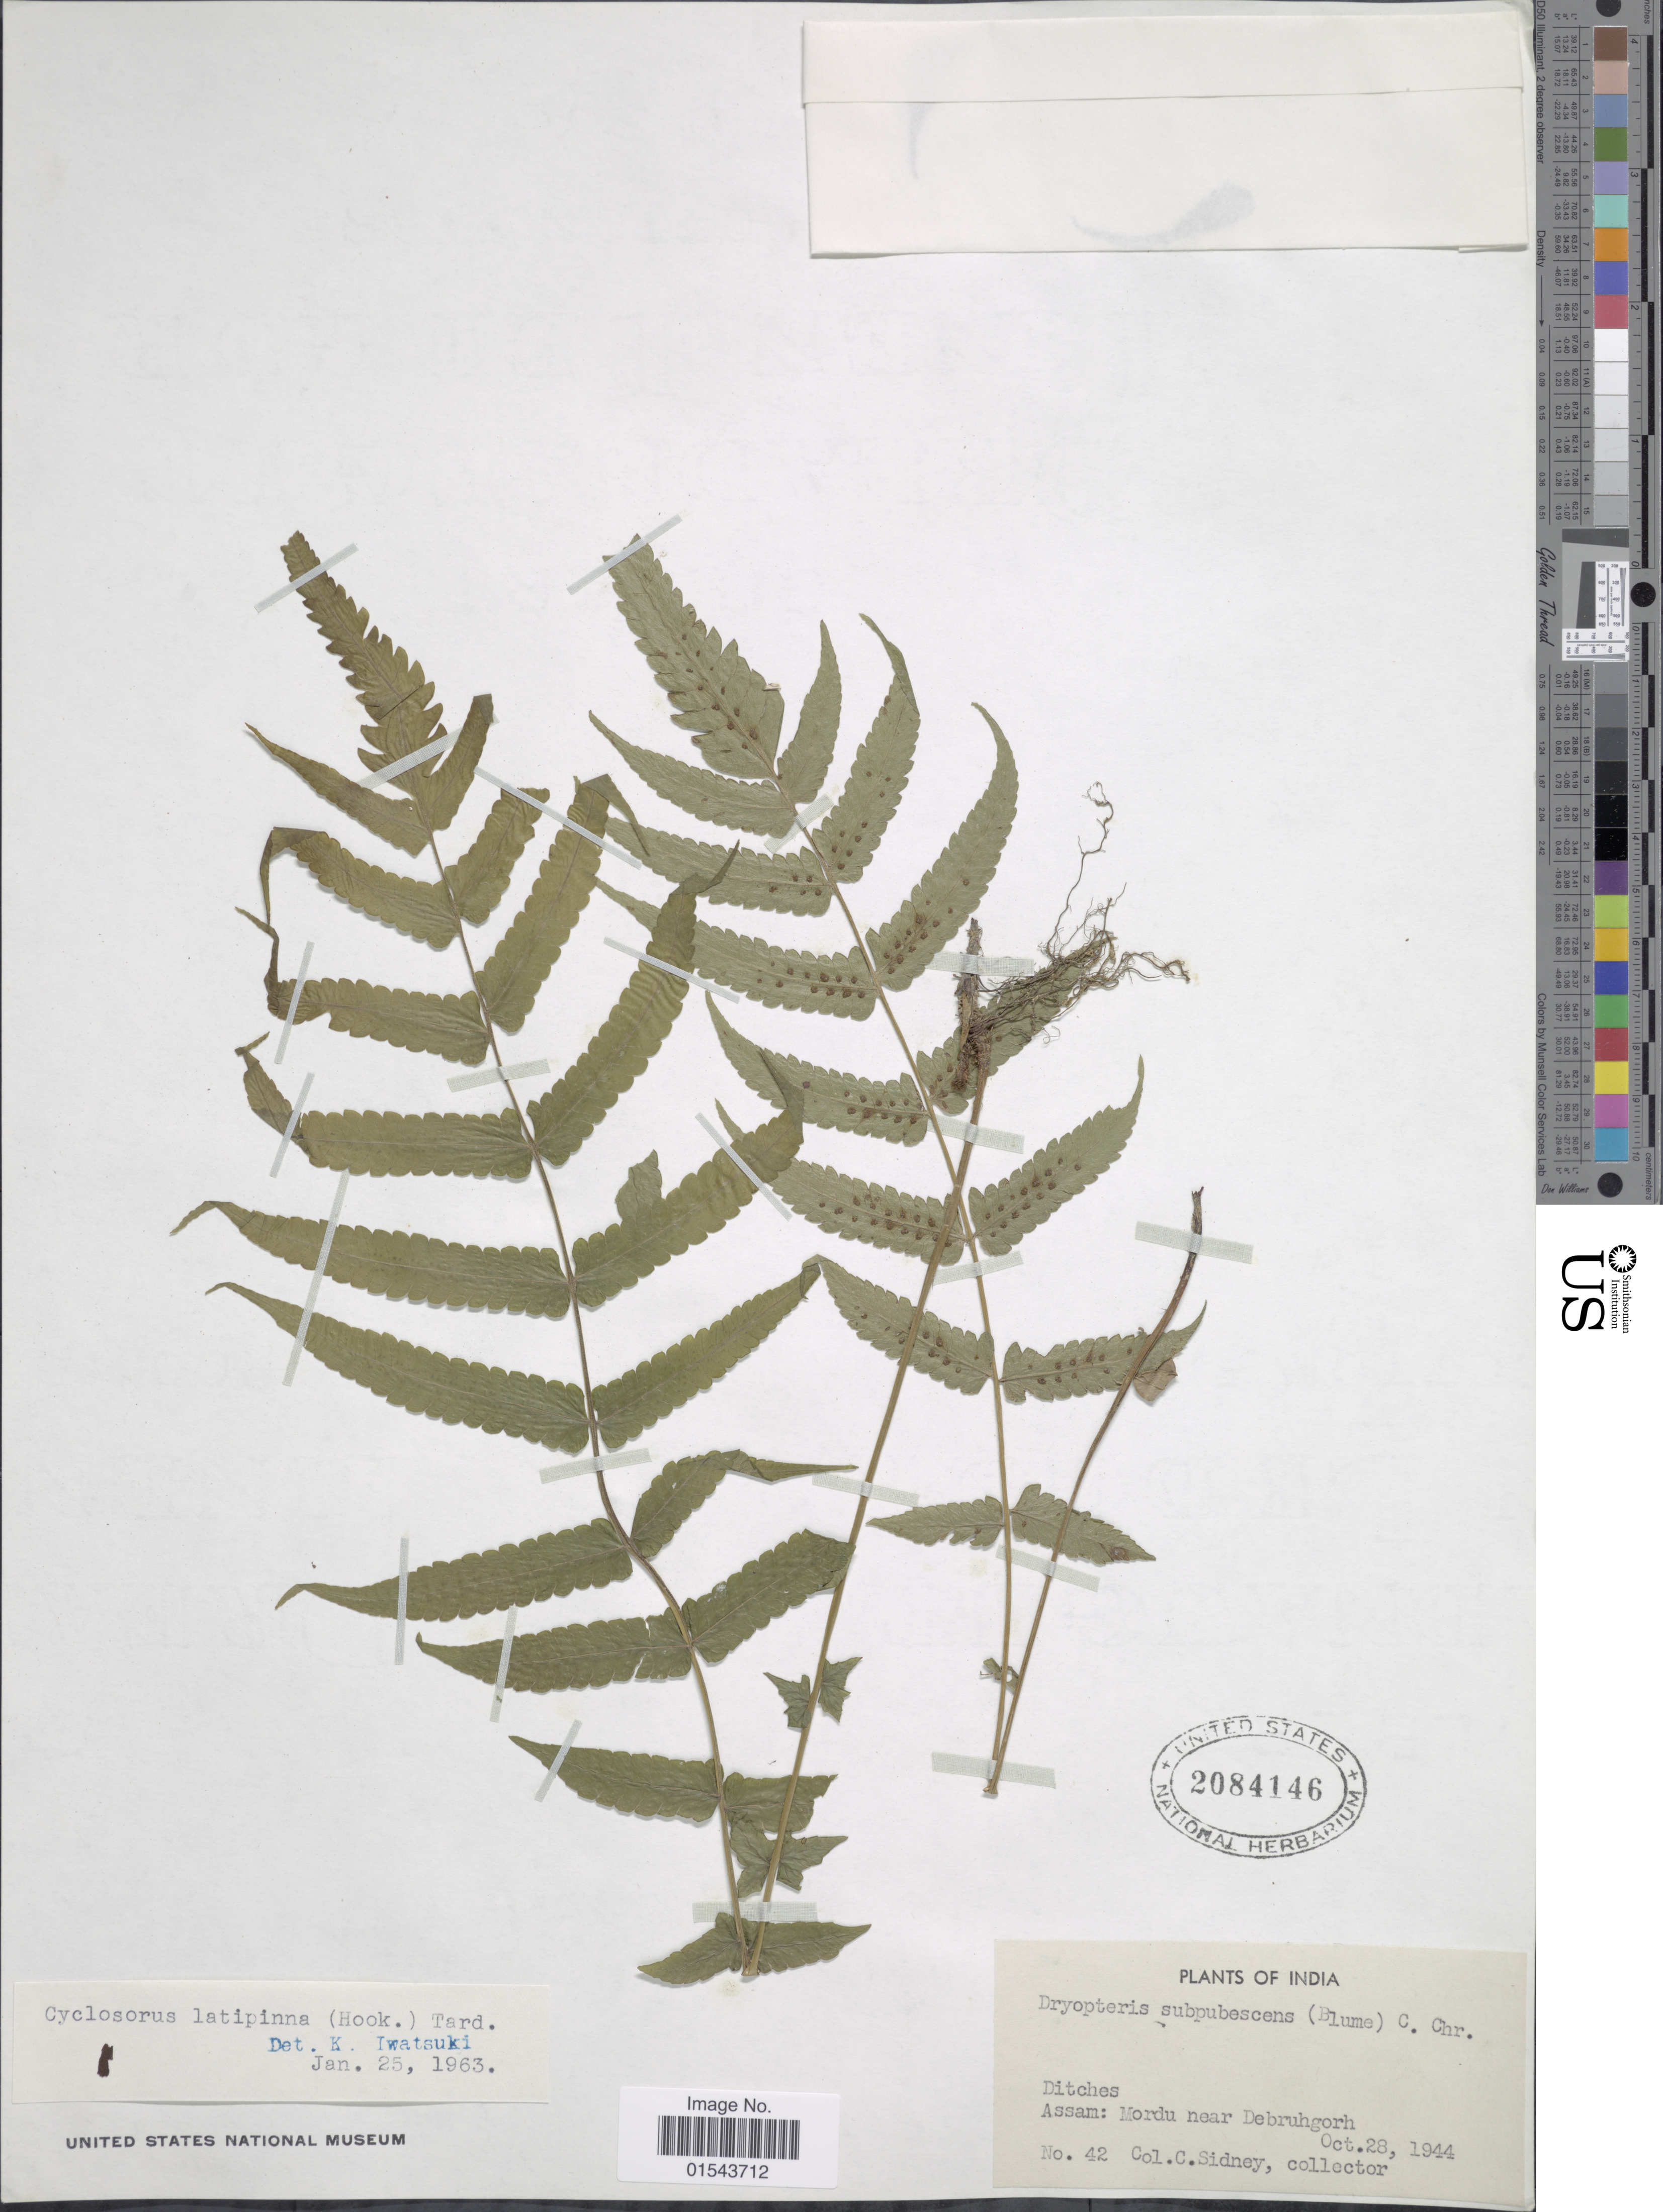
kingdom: Plantae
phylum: Tracheophyta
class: Polypodiopsida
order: Polypodiales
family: Thelypteridaceae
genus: Christella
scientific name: Christella latipinna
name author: (Benth.) H. Lév.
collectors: C. Sidney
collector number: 42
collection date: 1944-10-28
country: India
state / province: Assam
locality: Ditches: Moedu near Debruhgorh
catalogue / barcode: US 2084146